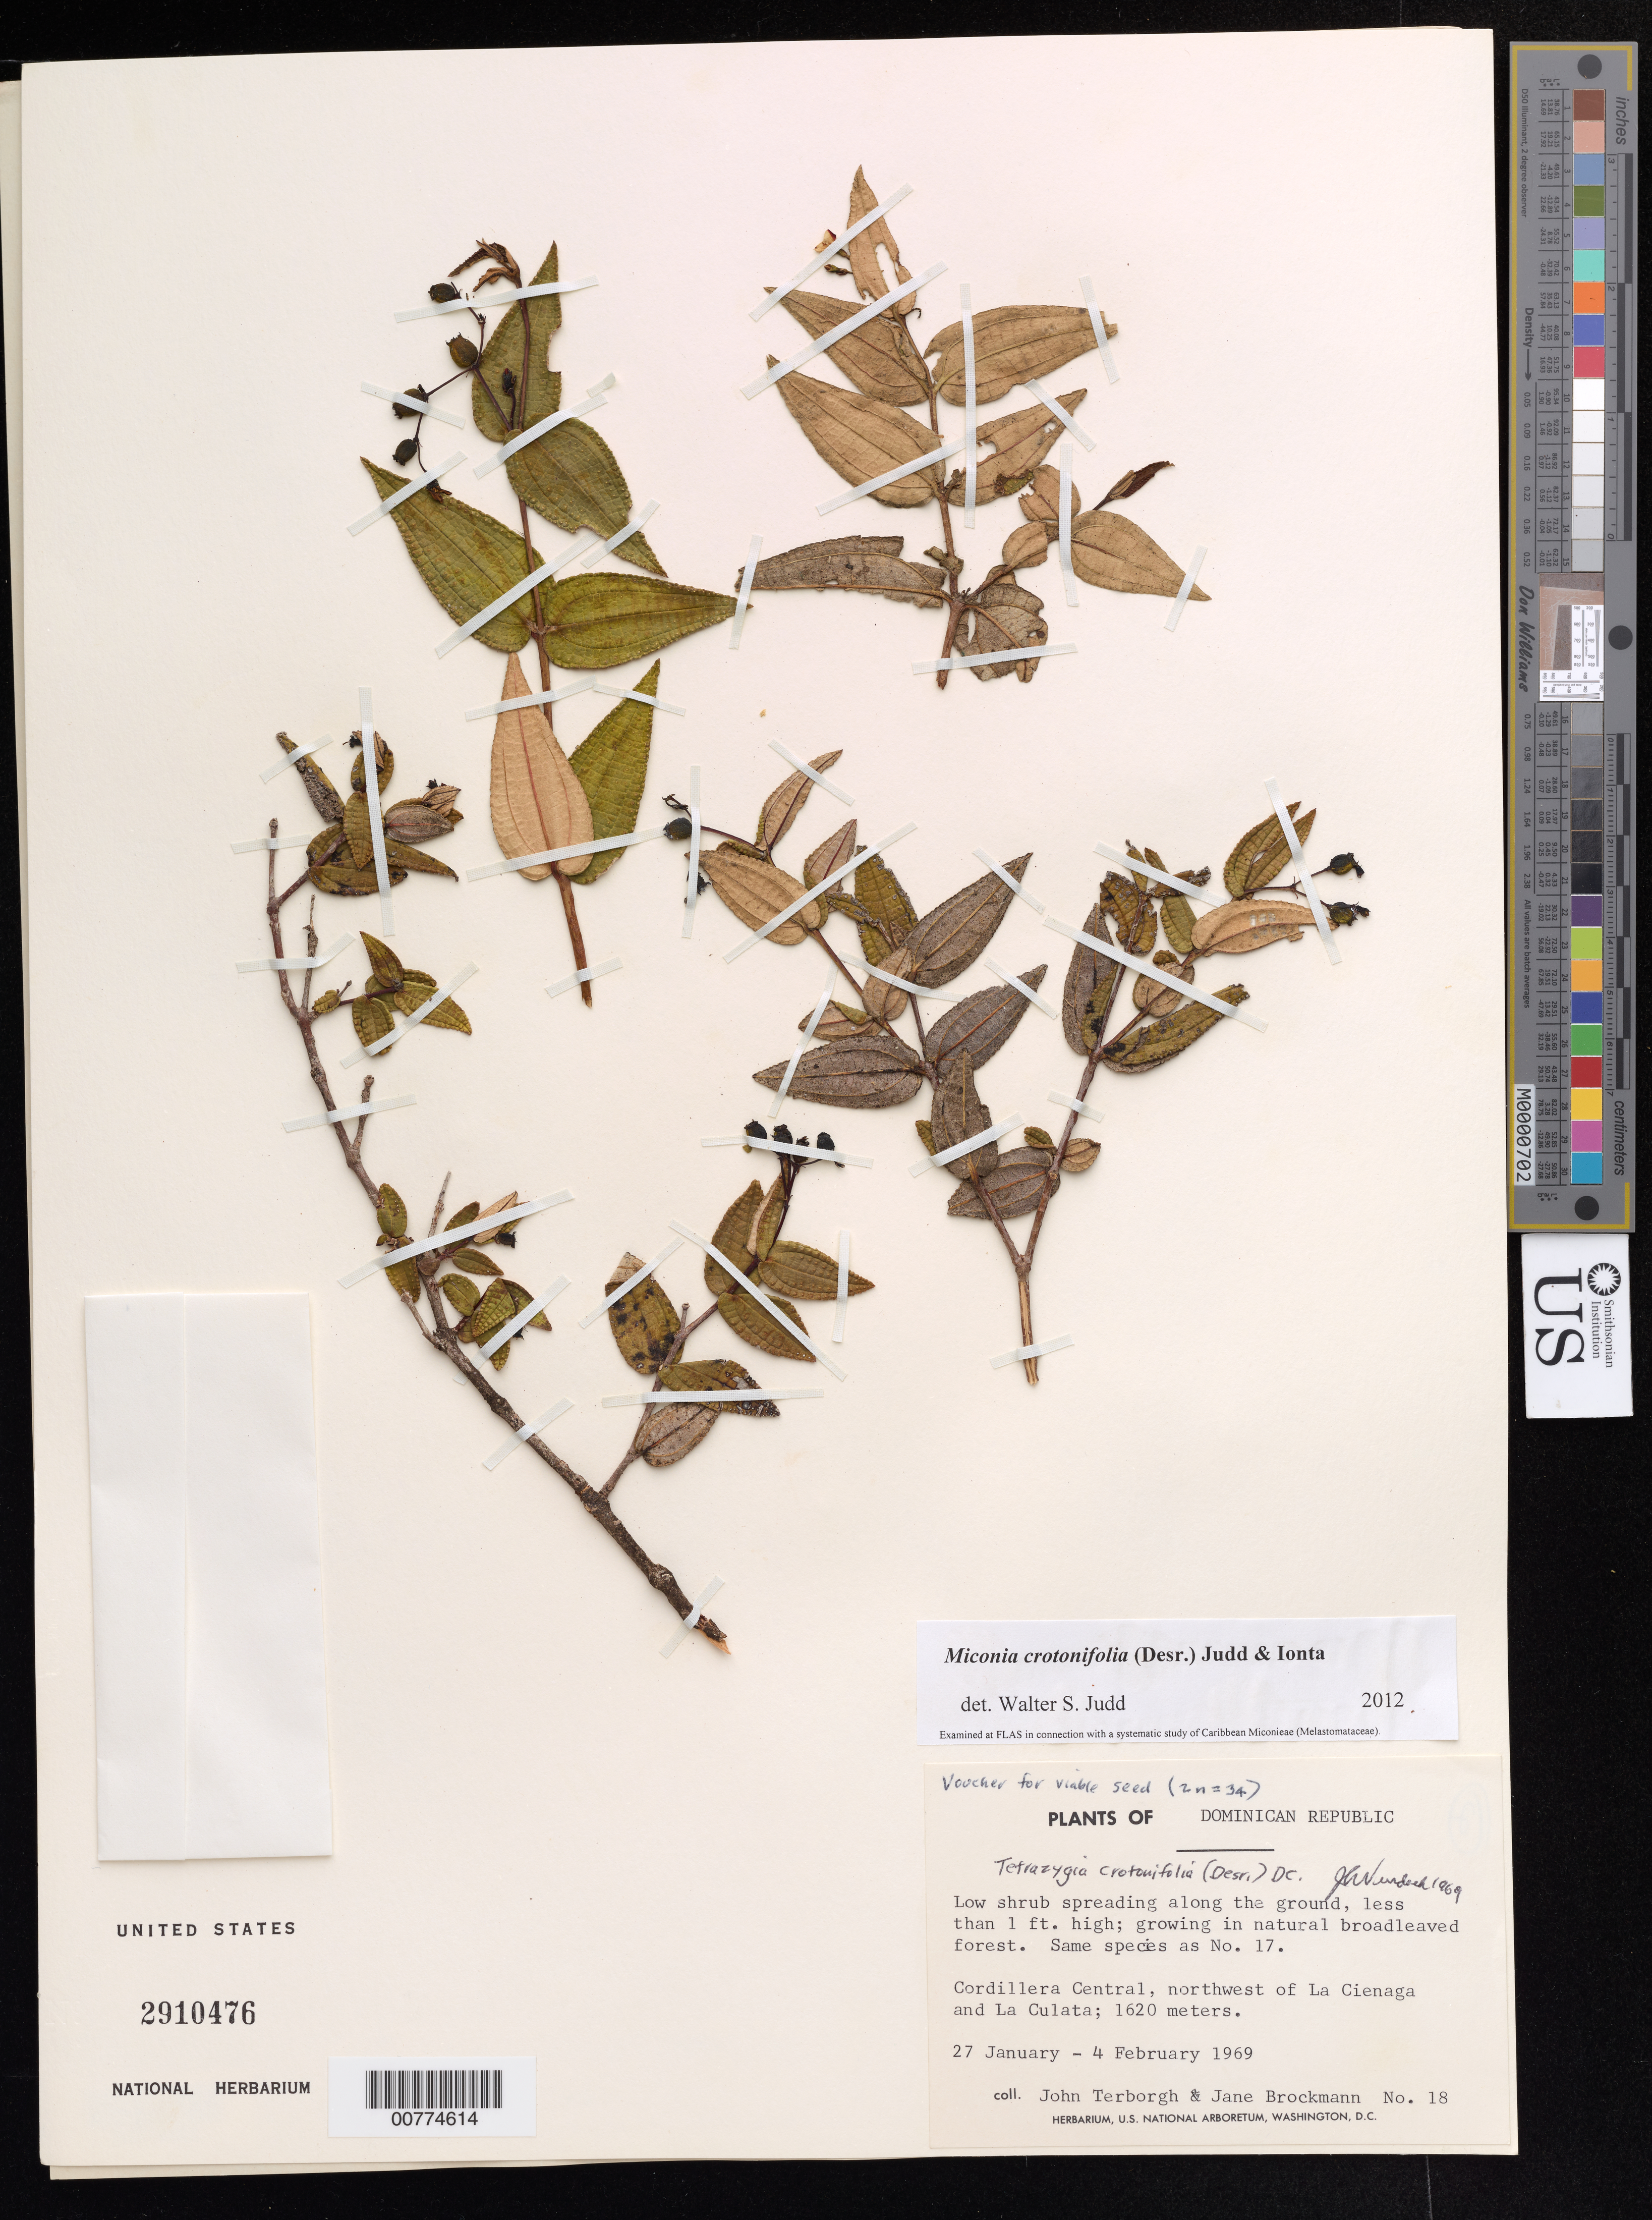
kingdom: Plantae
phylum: Tracheophyta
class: Magnoliopsida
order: Myrtales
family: Melastomataceae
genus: Miconia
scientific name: Miconia crotonifolia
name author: (Desr.) Judd & Ionta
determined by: Judd, Walter S.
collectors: J. Terborgh & J. Brockmann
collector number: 18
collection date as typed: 27 Feb 1969 to 04 Feb 1969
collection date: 1969-02-04/1969-02-27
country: Dominican Republic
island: Hispaniola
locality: Cordillera Central, northwest of La Cienaga and La Culata.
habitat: Natural broadleaved forest.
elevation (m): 1620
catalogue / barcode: US 2910476